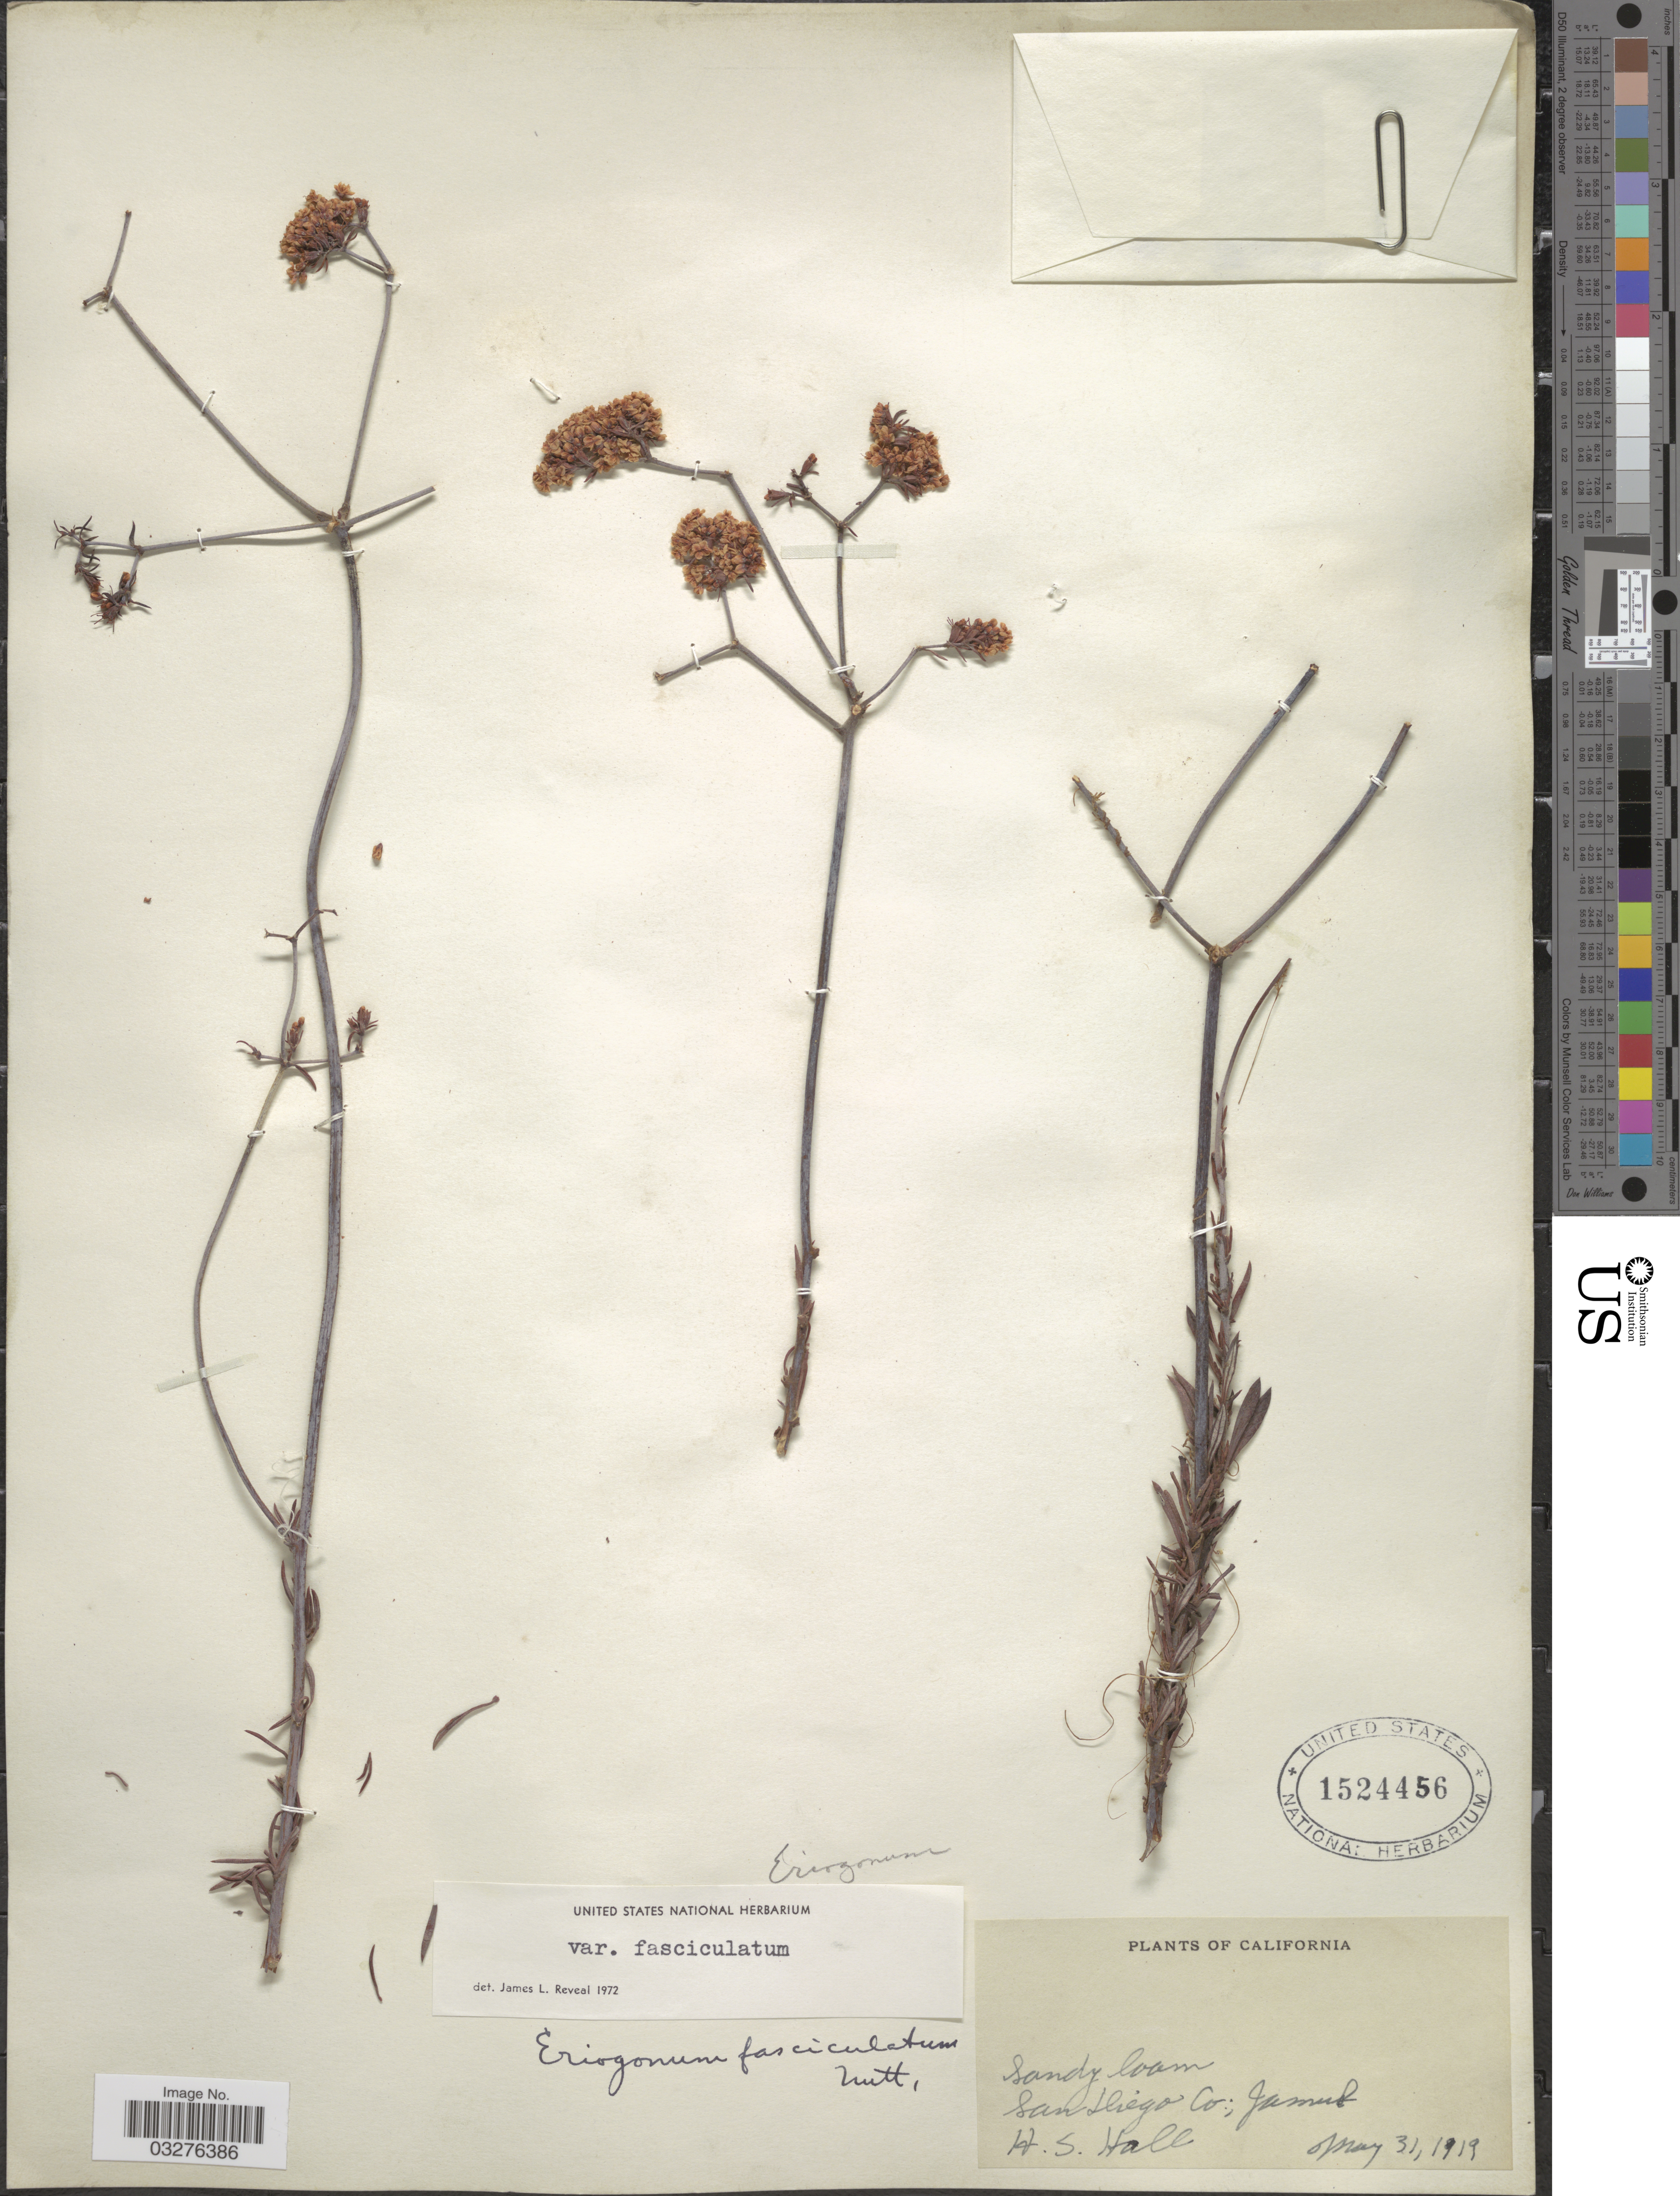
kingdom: Plantae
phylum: Tracheophyta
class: Magnoliopsida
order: Caryophyllales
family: Polygonaceae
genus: Eriogonum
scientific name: Eriogonum fasciculatum var. fasciculatum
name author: Benth.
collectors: H. Hall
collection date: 1919-05-31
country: United States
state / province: California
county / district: San Diego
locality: San Diego Co.; Jamul.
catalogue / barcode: US 1524456